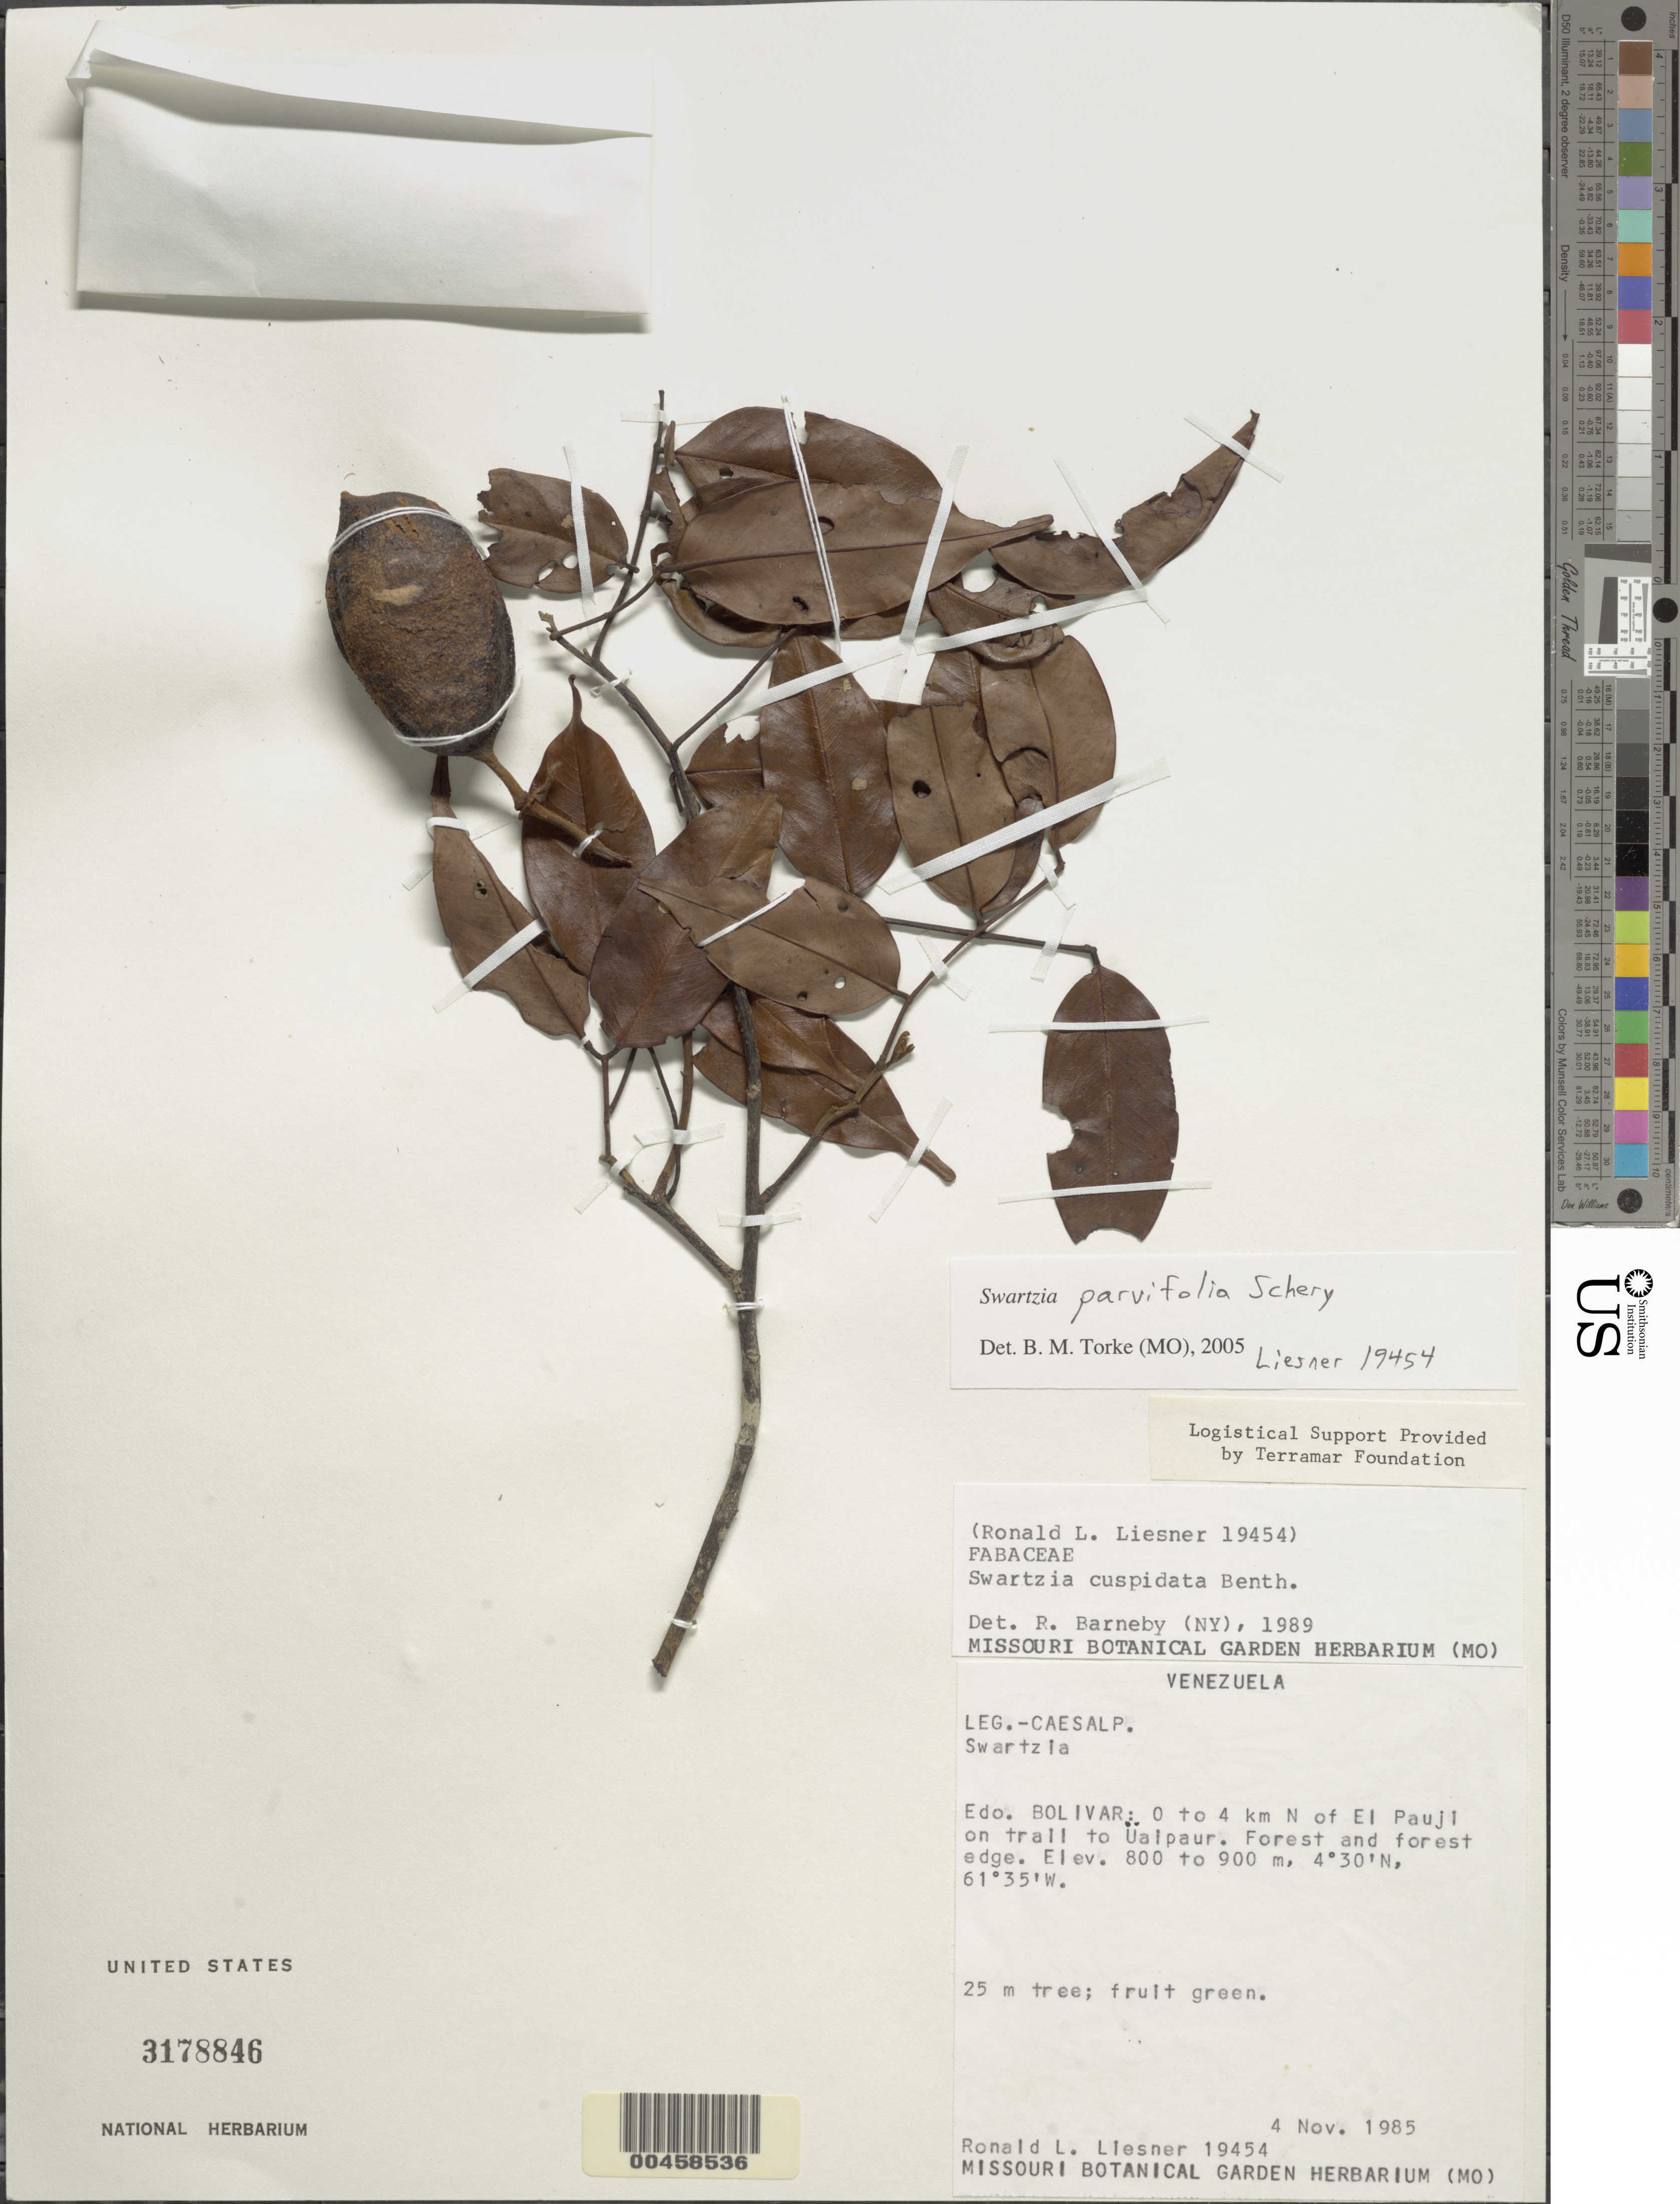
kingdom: Plantae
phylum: Tracheophyta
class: Magnoliopsida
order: Fabales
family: Fabaceae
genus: Swartzia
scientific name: Swartzia parvifolia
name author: Schery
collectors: R. L. Liesner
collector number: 19454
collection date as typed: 04 Nov 1985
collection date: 1985-11-04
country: Venezuela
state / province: Bolivar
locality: El pauji, 0 to 4 km n of;on trail to uaipaur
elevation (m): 800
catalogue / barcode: US 3178846